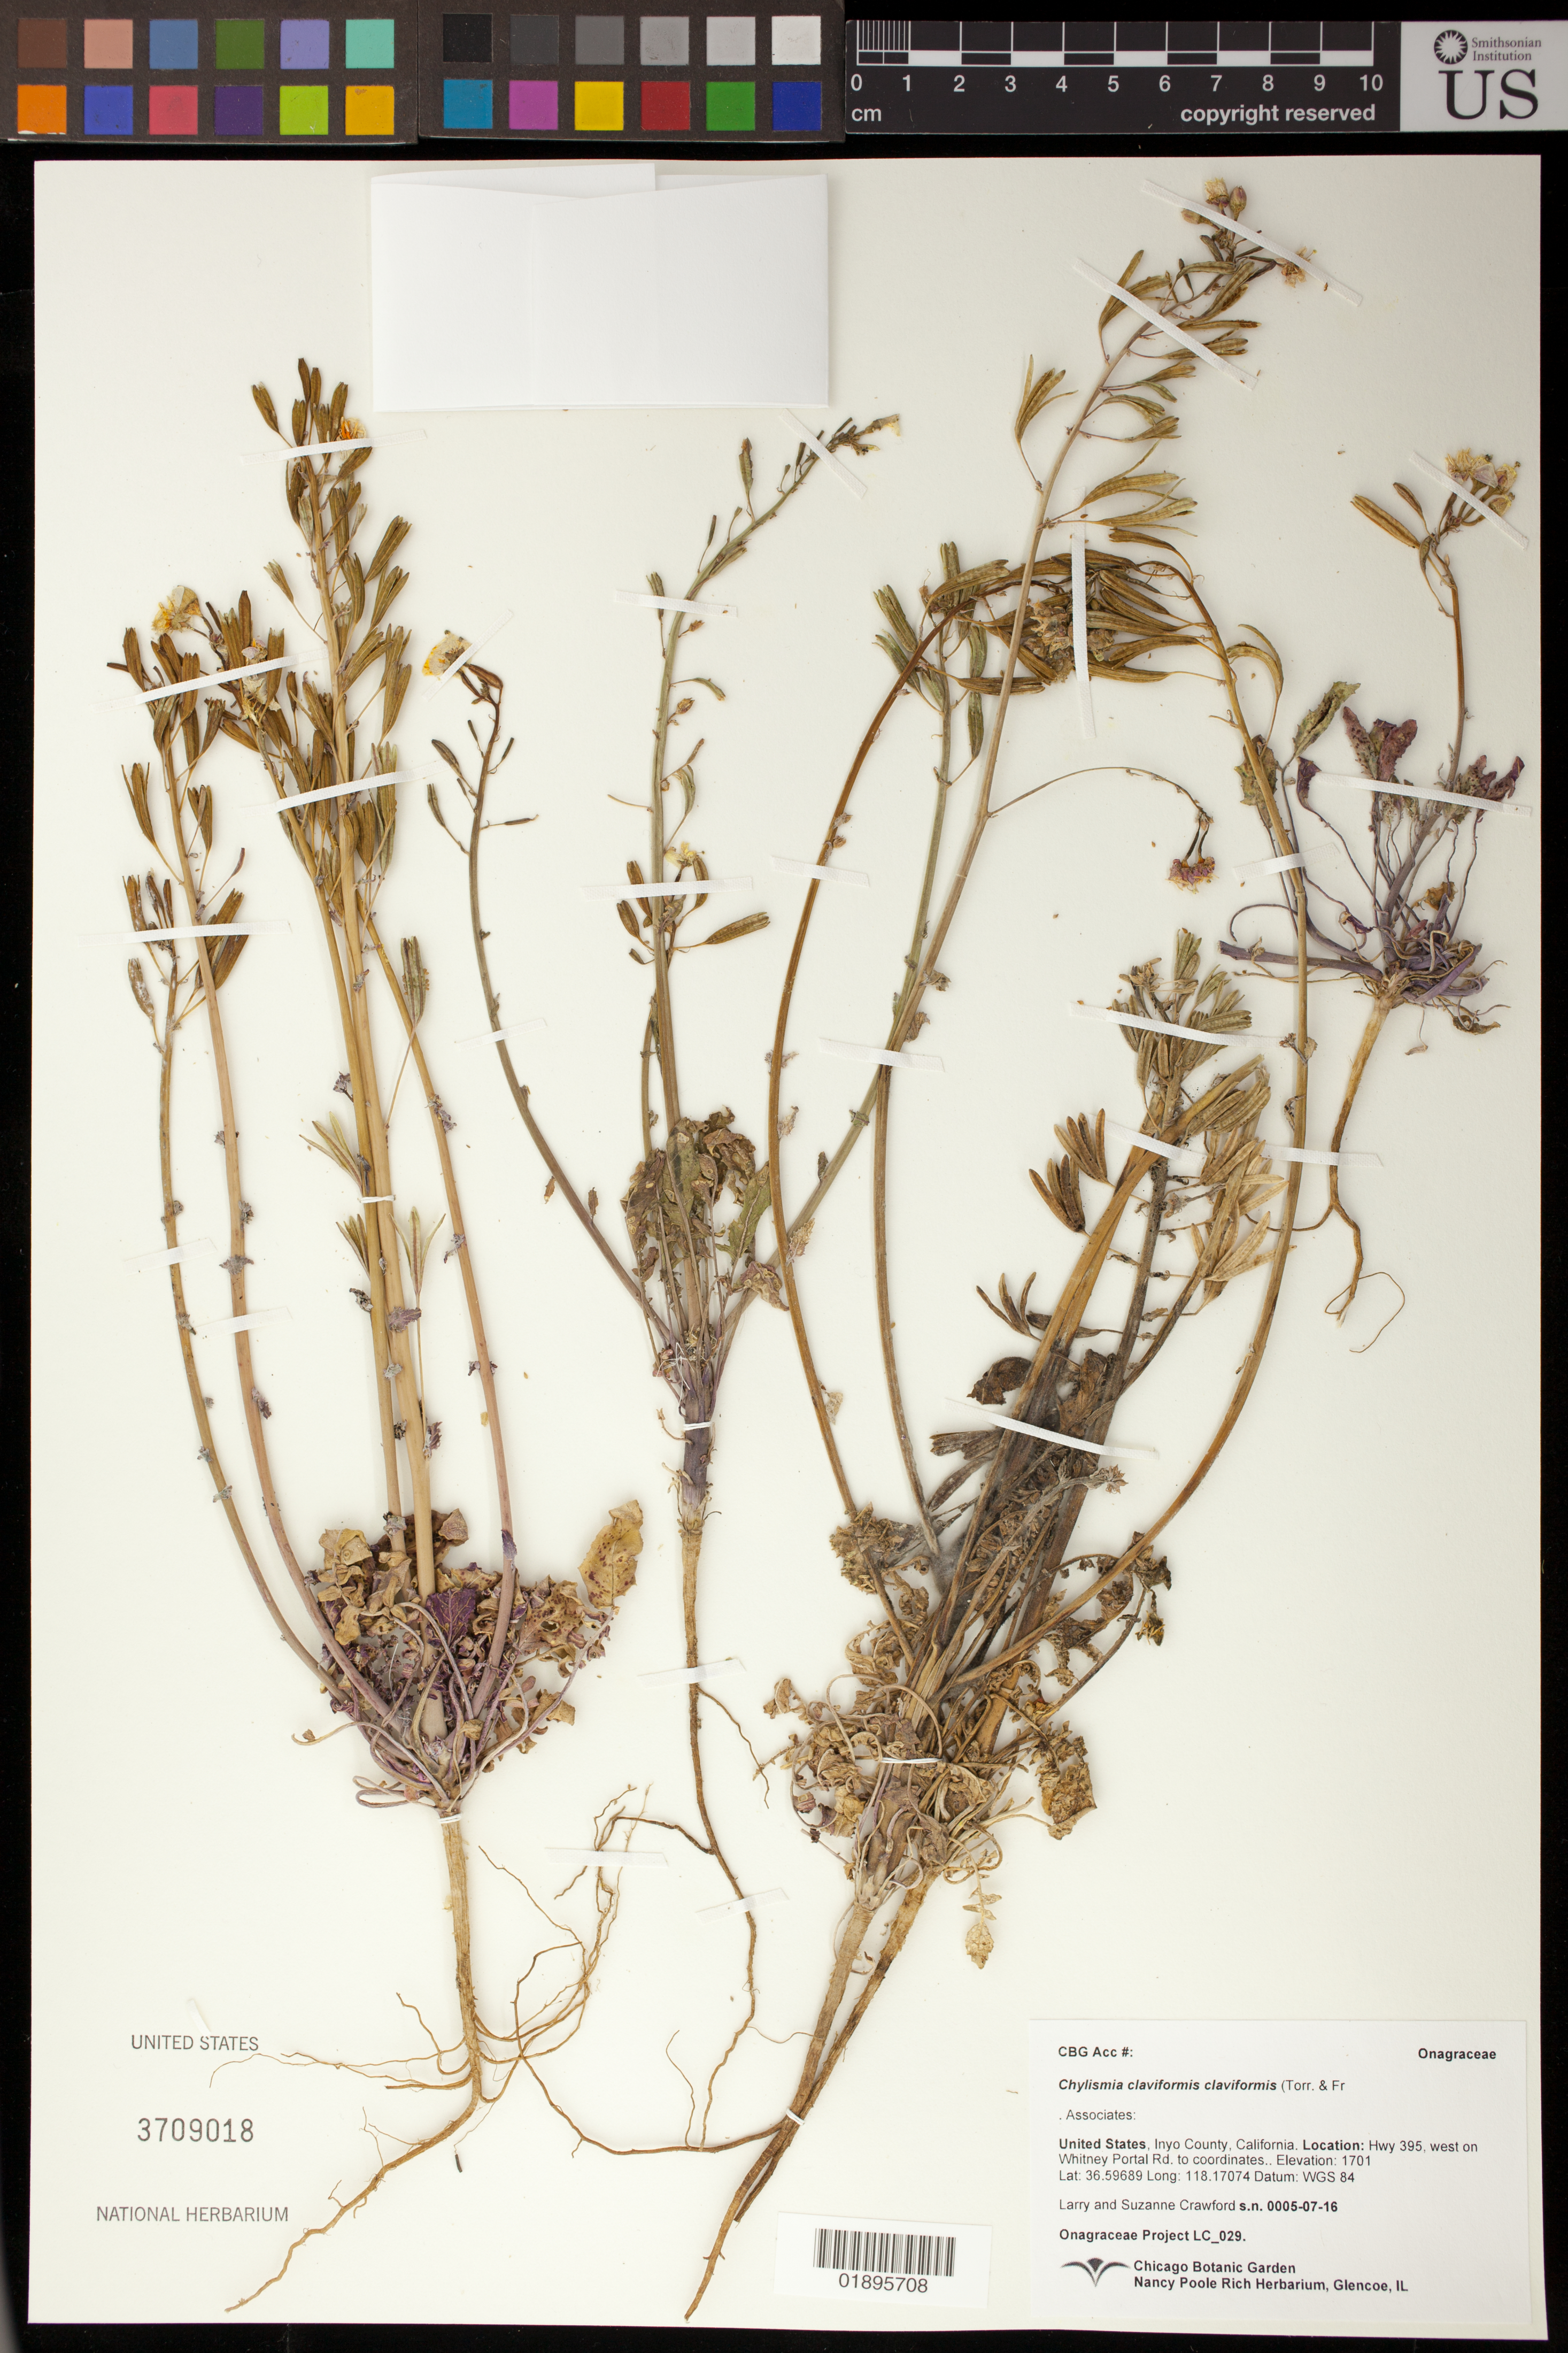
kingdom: Plantae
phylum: Tracheophyta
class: Magnoliopsida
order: Myrtales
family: Onagraceae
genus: Chylismia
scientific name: Chylismia claviformis subsp. claviformis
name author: (Torr. & Frém.) A. Heller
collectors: L. Crawford & S. Crawford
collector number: LC 029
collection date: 2016-05-07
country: United States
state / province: California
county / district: Inyo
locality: Hwy 395, west on Whitney Portal Rd. to coordinates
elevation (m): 1701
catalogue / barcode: US 3709018